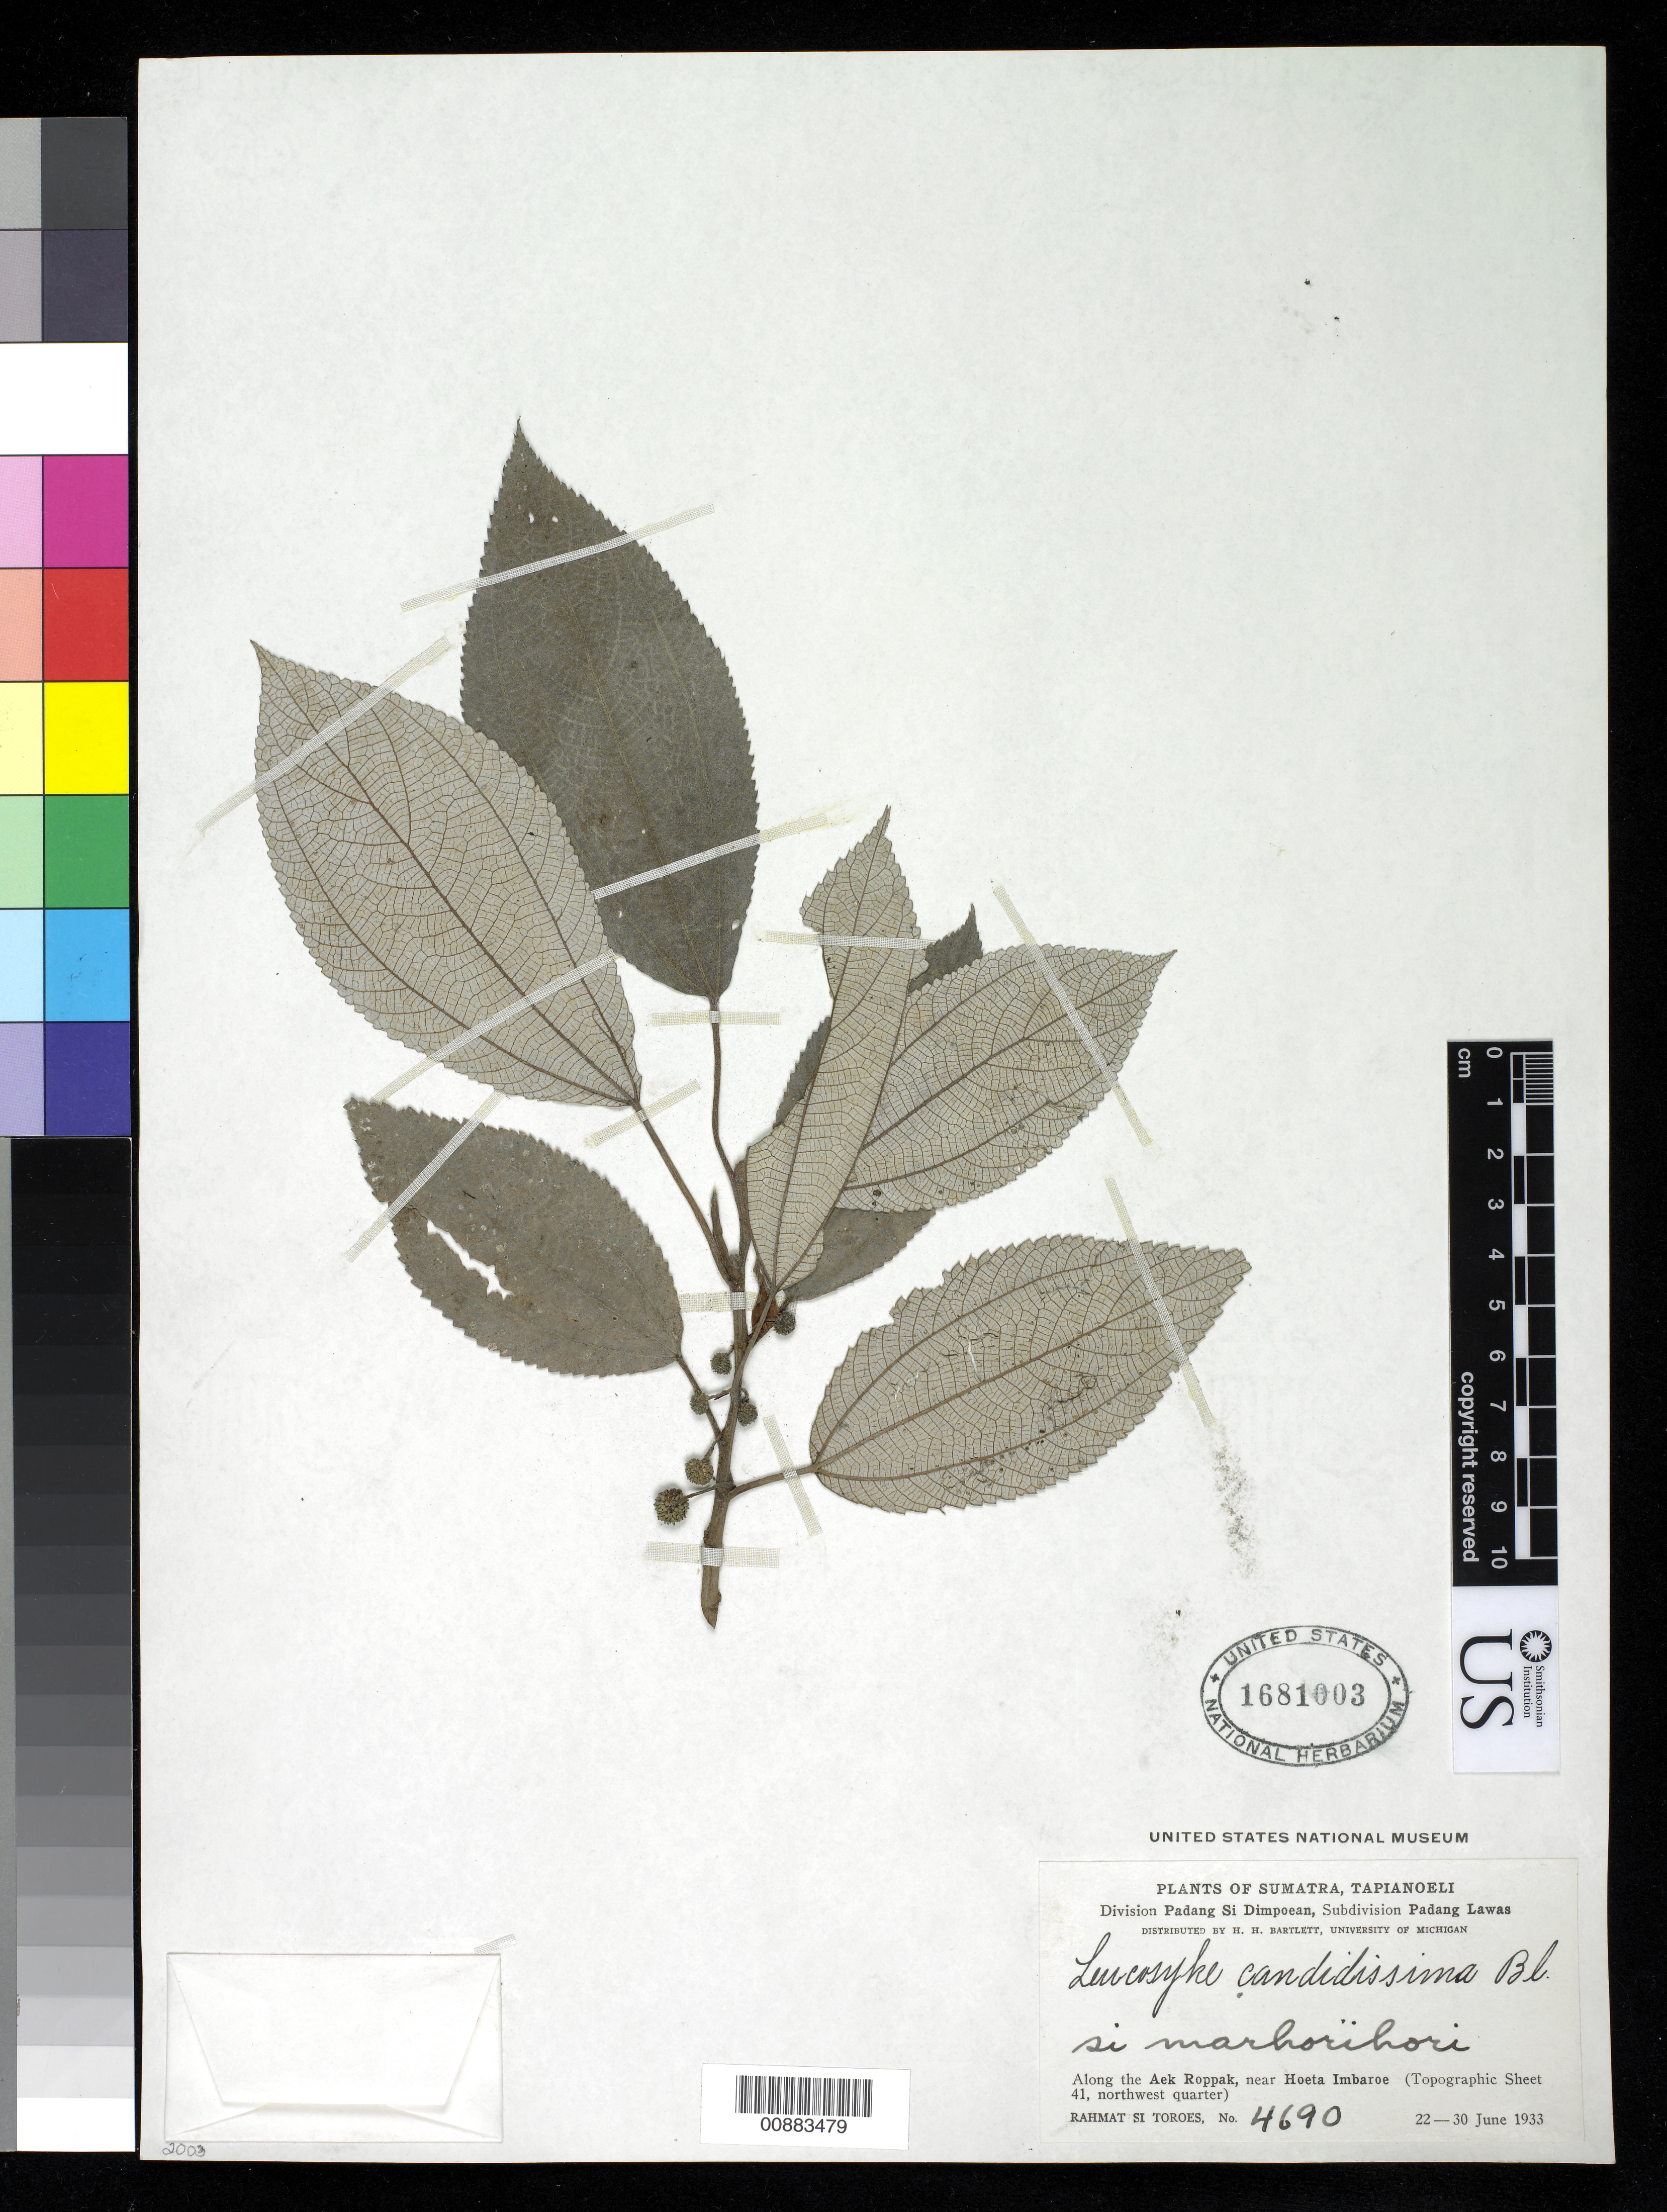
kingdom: Plantae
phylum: Tracheophyta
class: Magnoliopsida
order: Rosales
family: Urticaceae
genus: Leucosyke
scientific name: Leucosyke candidissima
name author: Wedd.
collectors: Rahmat Si Boeea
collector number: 4690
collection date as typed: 22 Jun 1933 to 30 Jun 1933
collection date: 1933-06-22/1933-06-30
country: Indonesia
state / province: Sumatra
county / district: Riau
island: Sumatra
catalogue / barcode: US 1681003